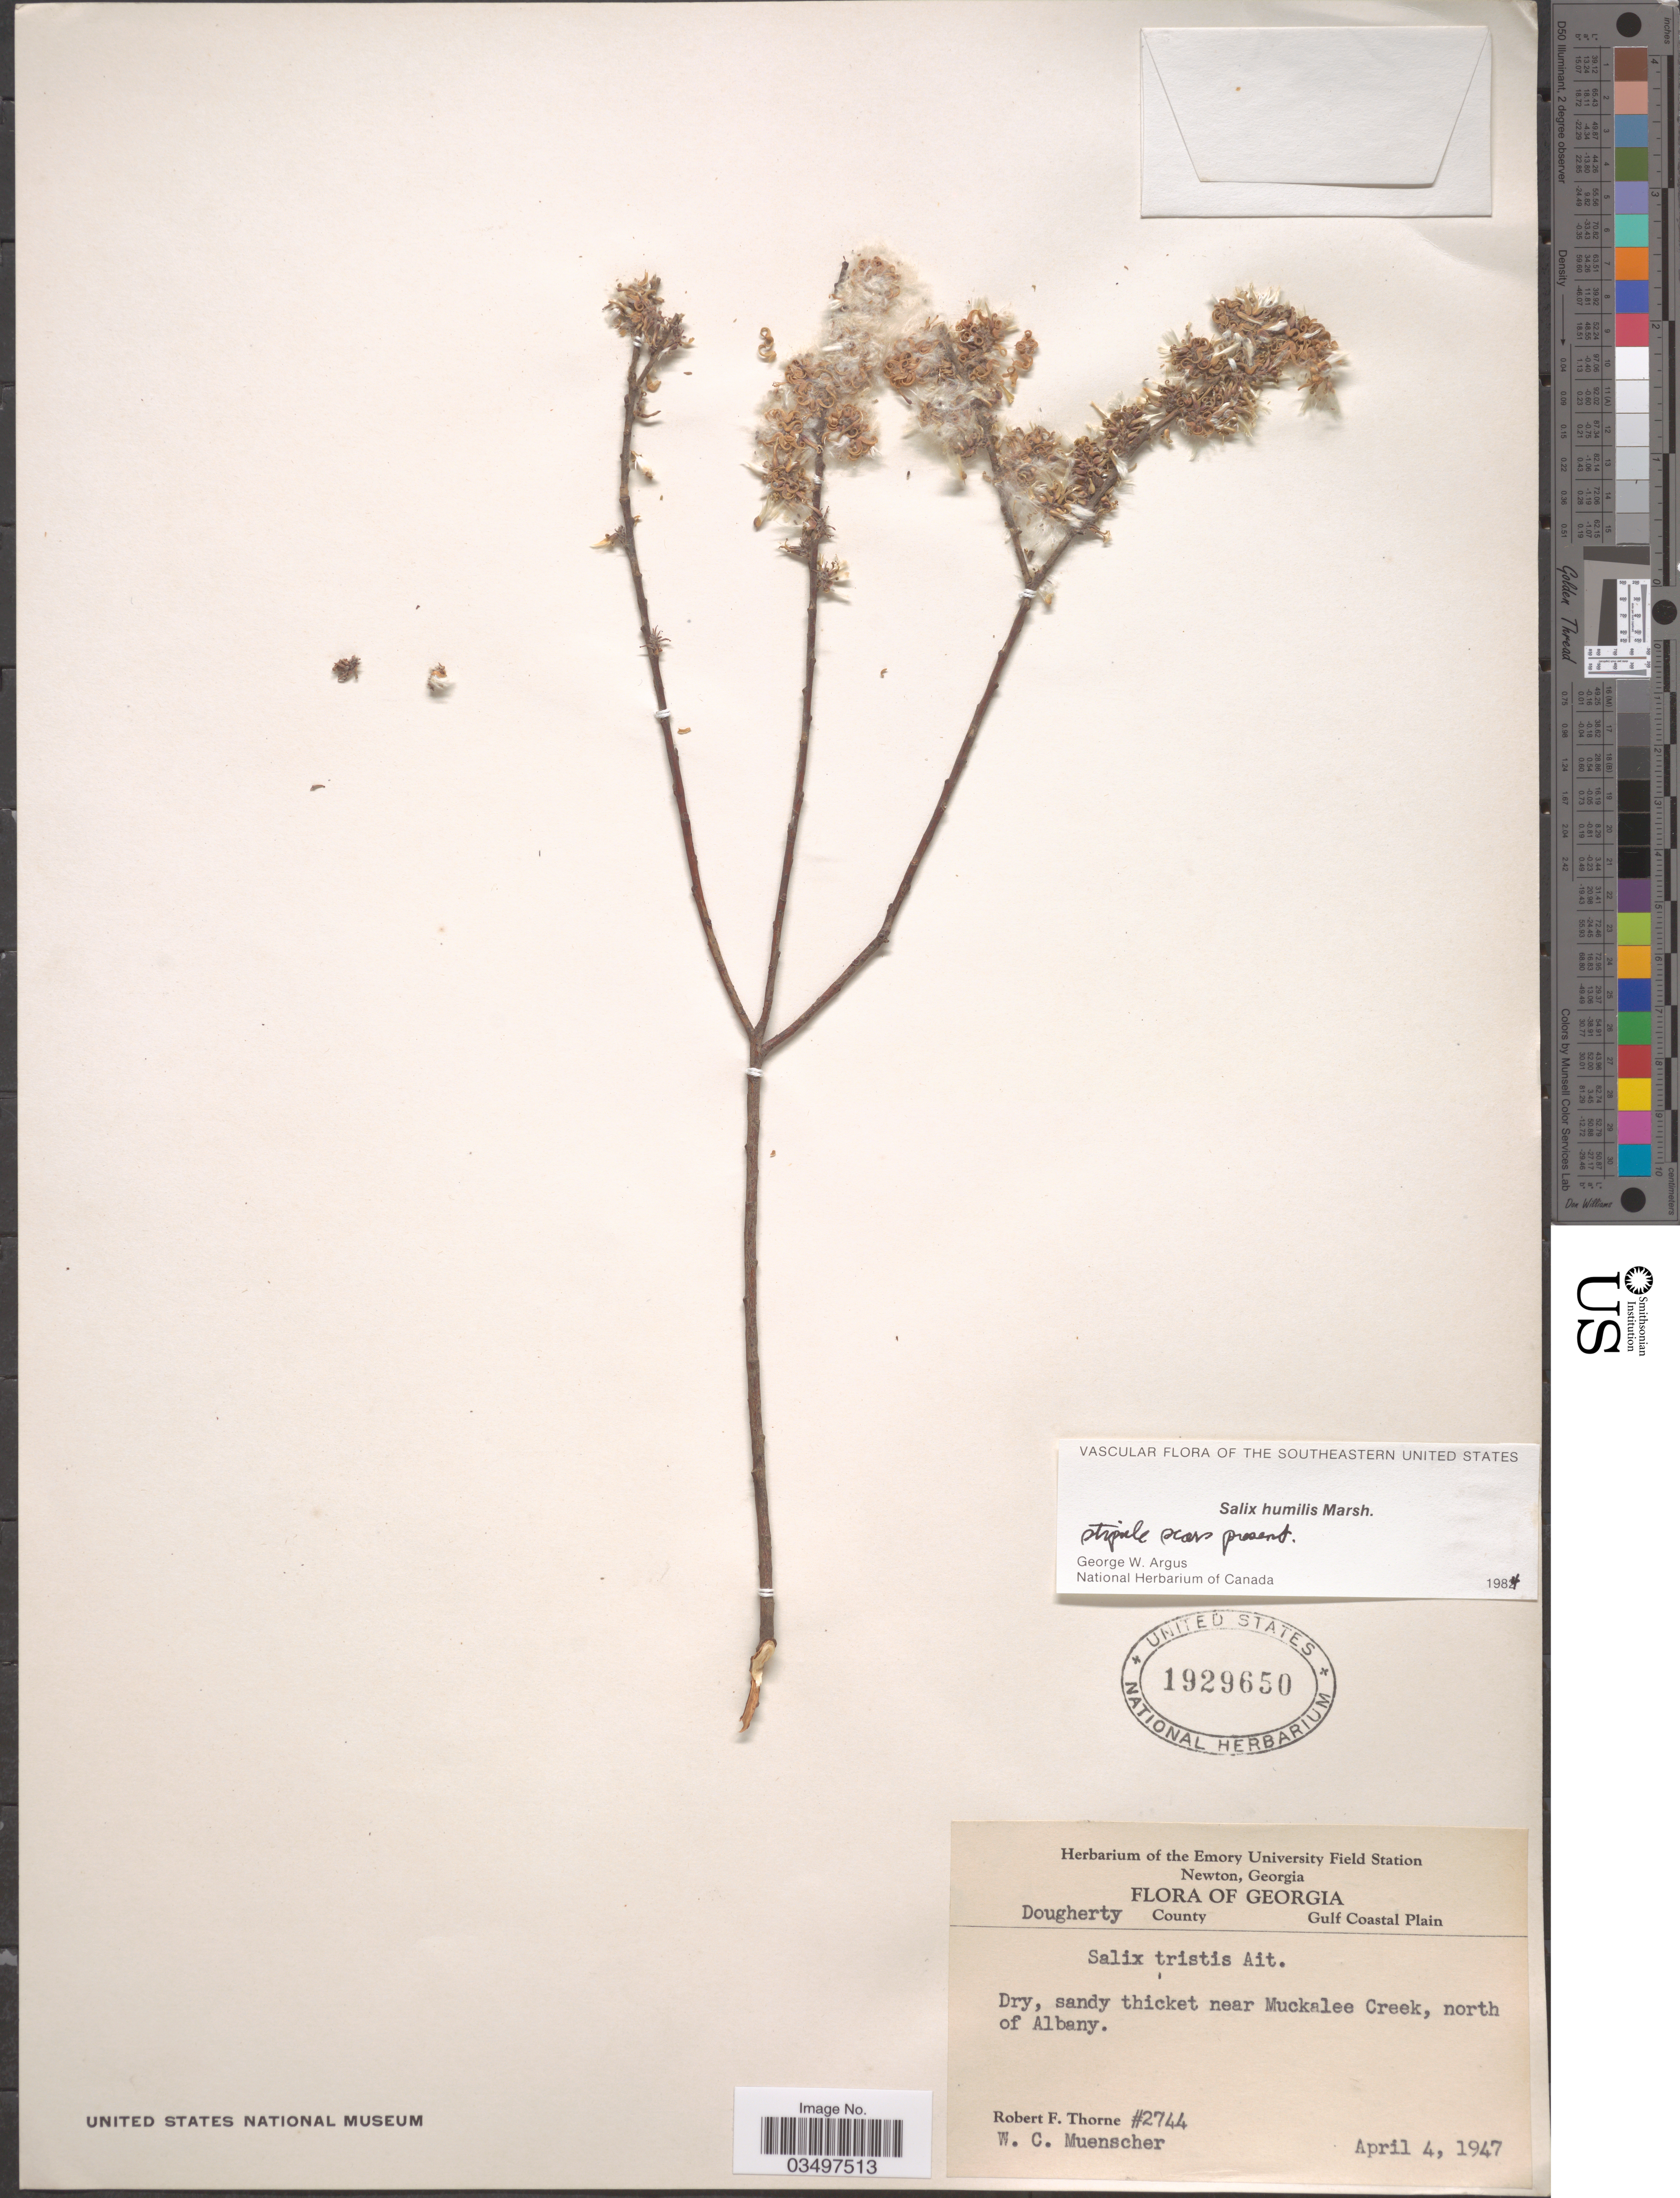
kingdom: Plantae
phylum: Tracheophyta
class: Magnoliopsida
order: Malpighiales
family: Salicaceae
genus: Salix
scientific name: Salix humilis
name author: Marshall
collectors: R. F. Thorne & W. Muenscher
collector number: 2744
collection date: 1947-04-04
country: United States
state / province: Georgia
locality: Dougherty County. Gulf Coastal Plain. Sandy thicket near Muckalee Creek, north of Albany.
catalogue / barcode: US 1929650